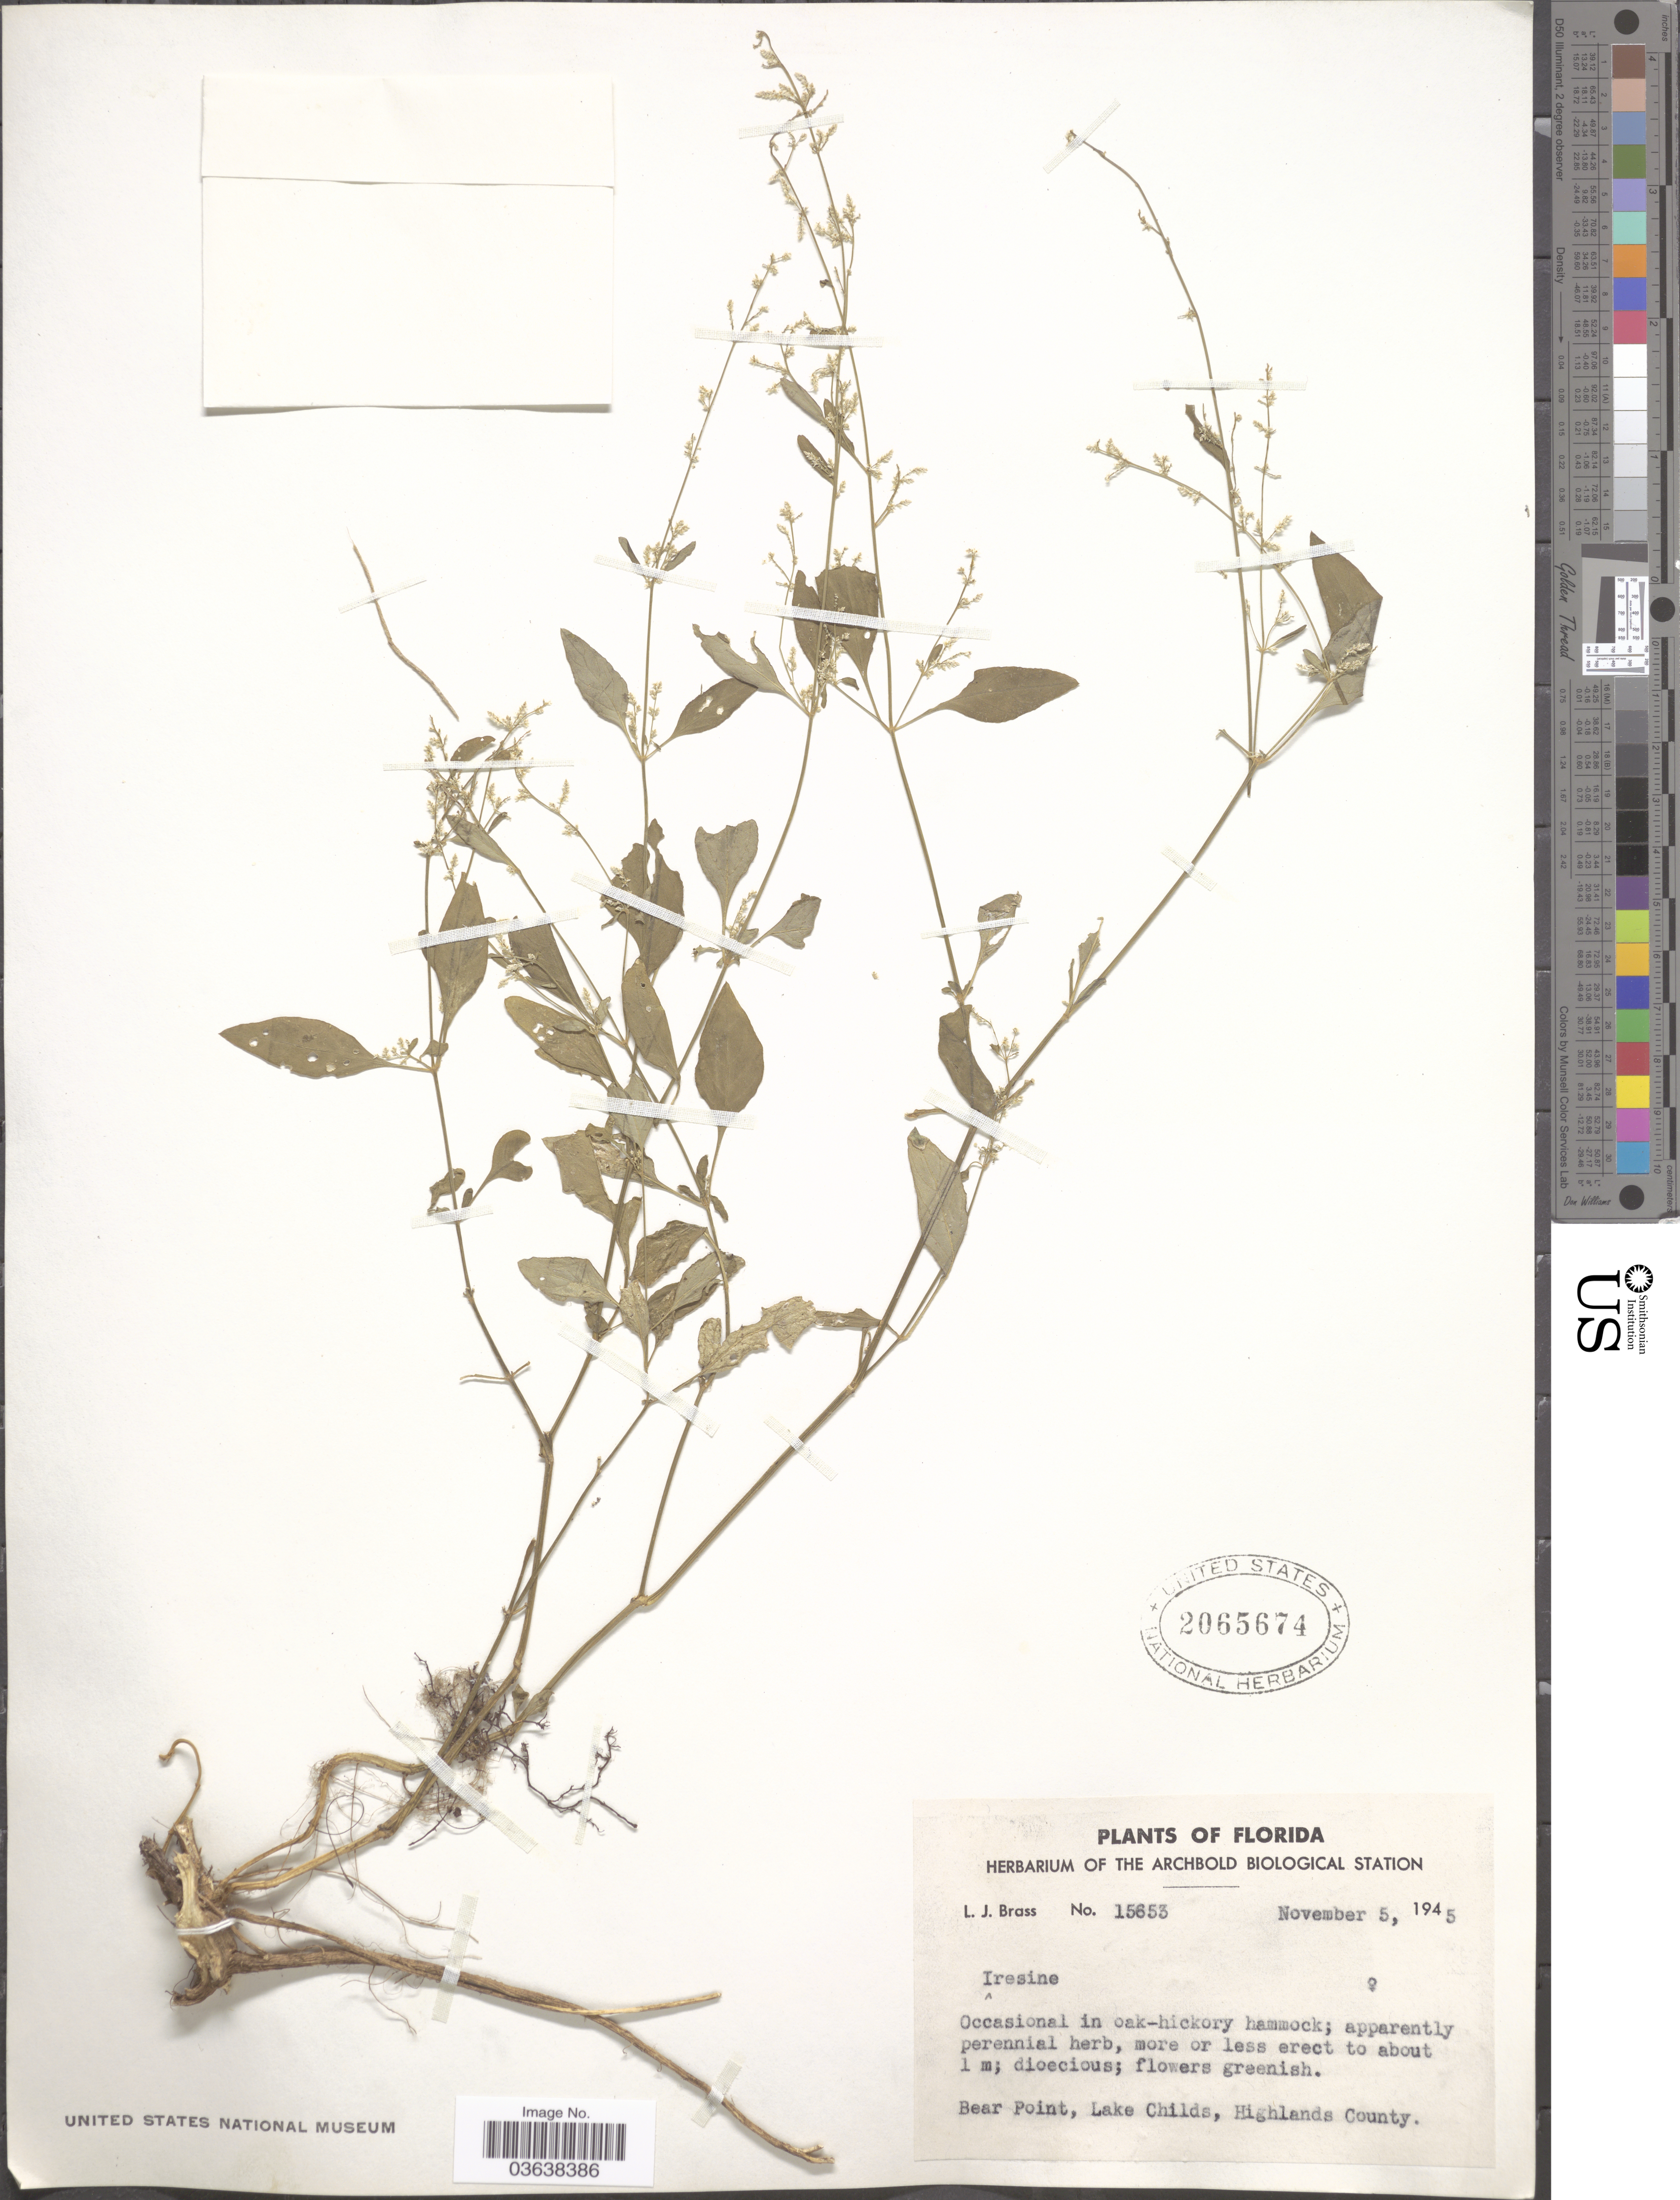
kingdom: Plantae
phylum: Tracheophyta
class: Magnoliopsida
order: Caryophyllales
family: Amaranthaceae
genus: Iresine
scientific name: Iresine celosia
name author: L.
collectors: L. J. Brass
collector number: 15653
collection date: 1945-11-05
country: United States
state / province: Florida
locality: Bear Point, Lake Childs, Highlands County.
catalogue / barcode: US 2065674